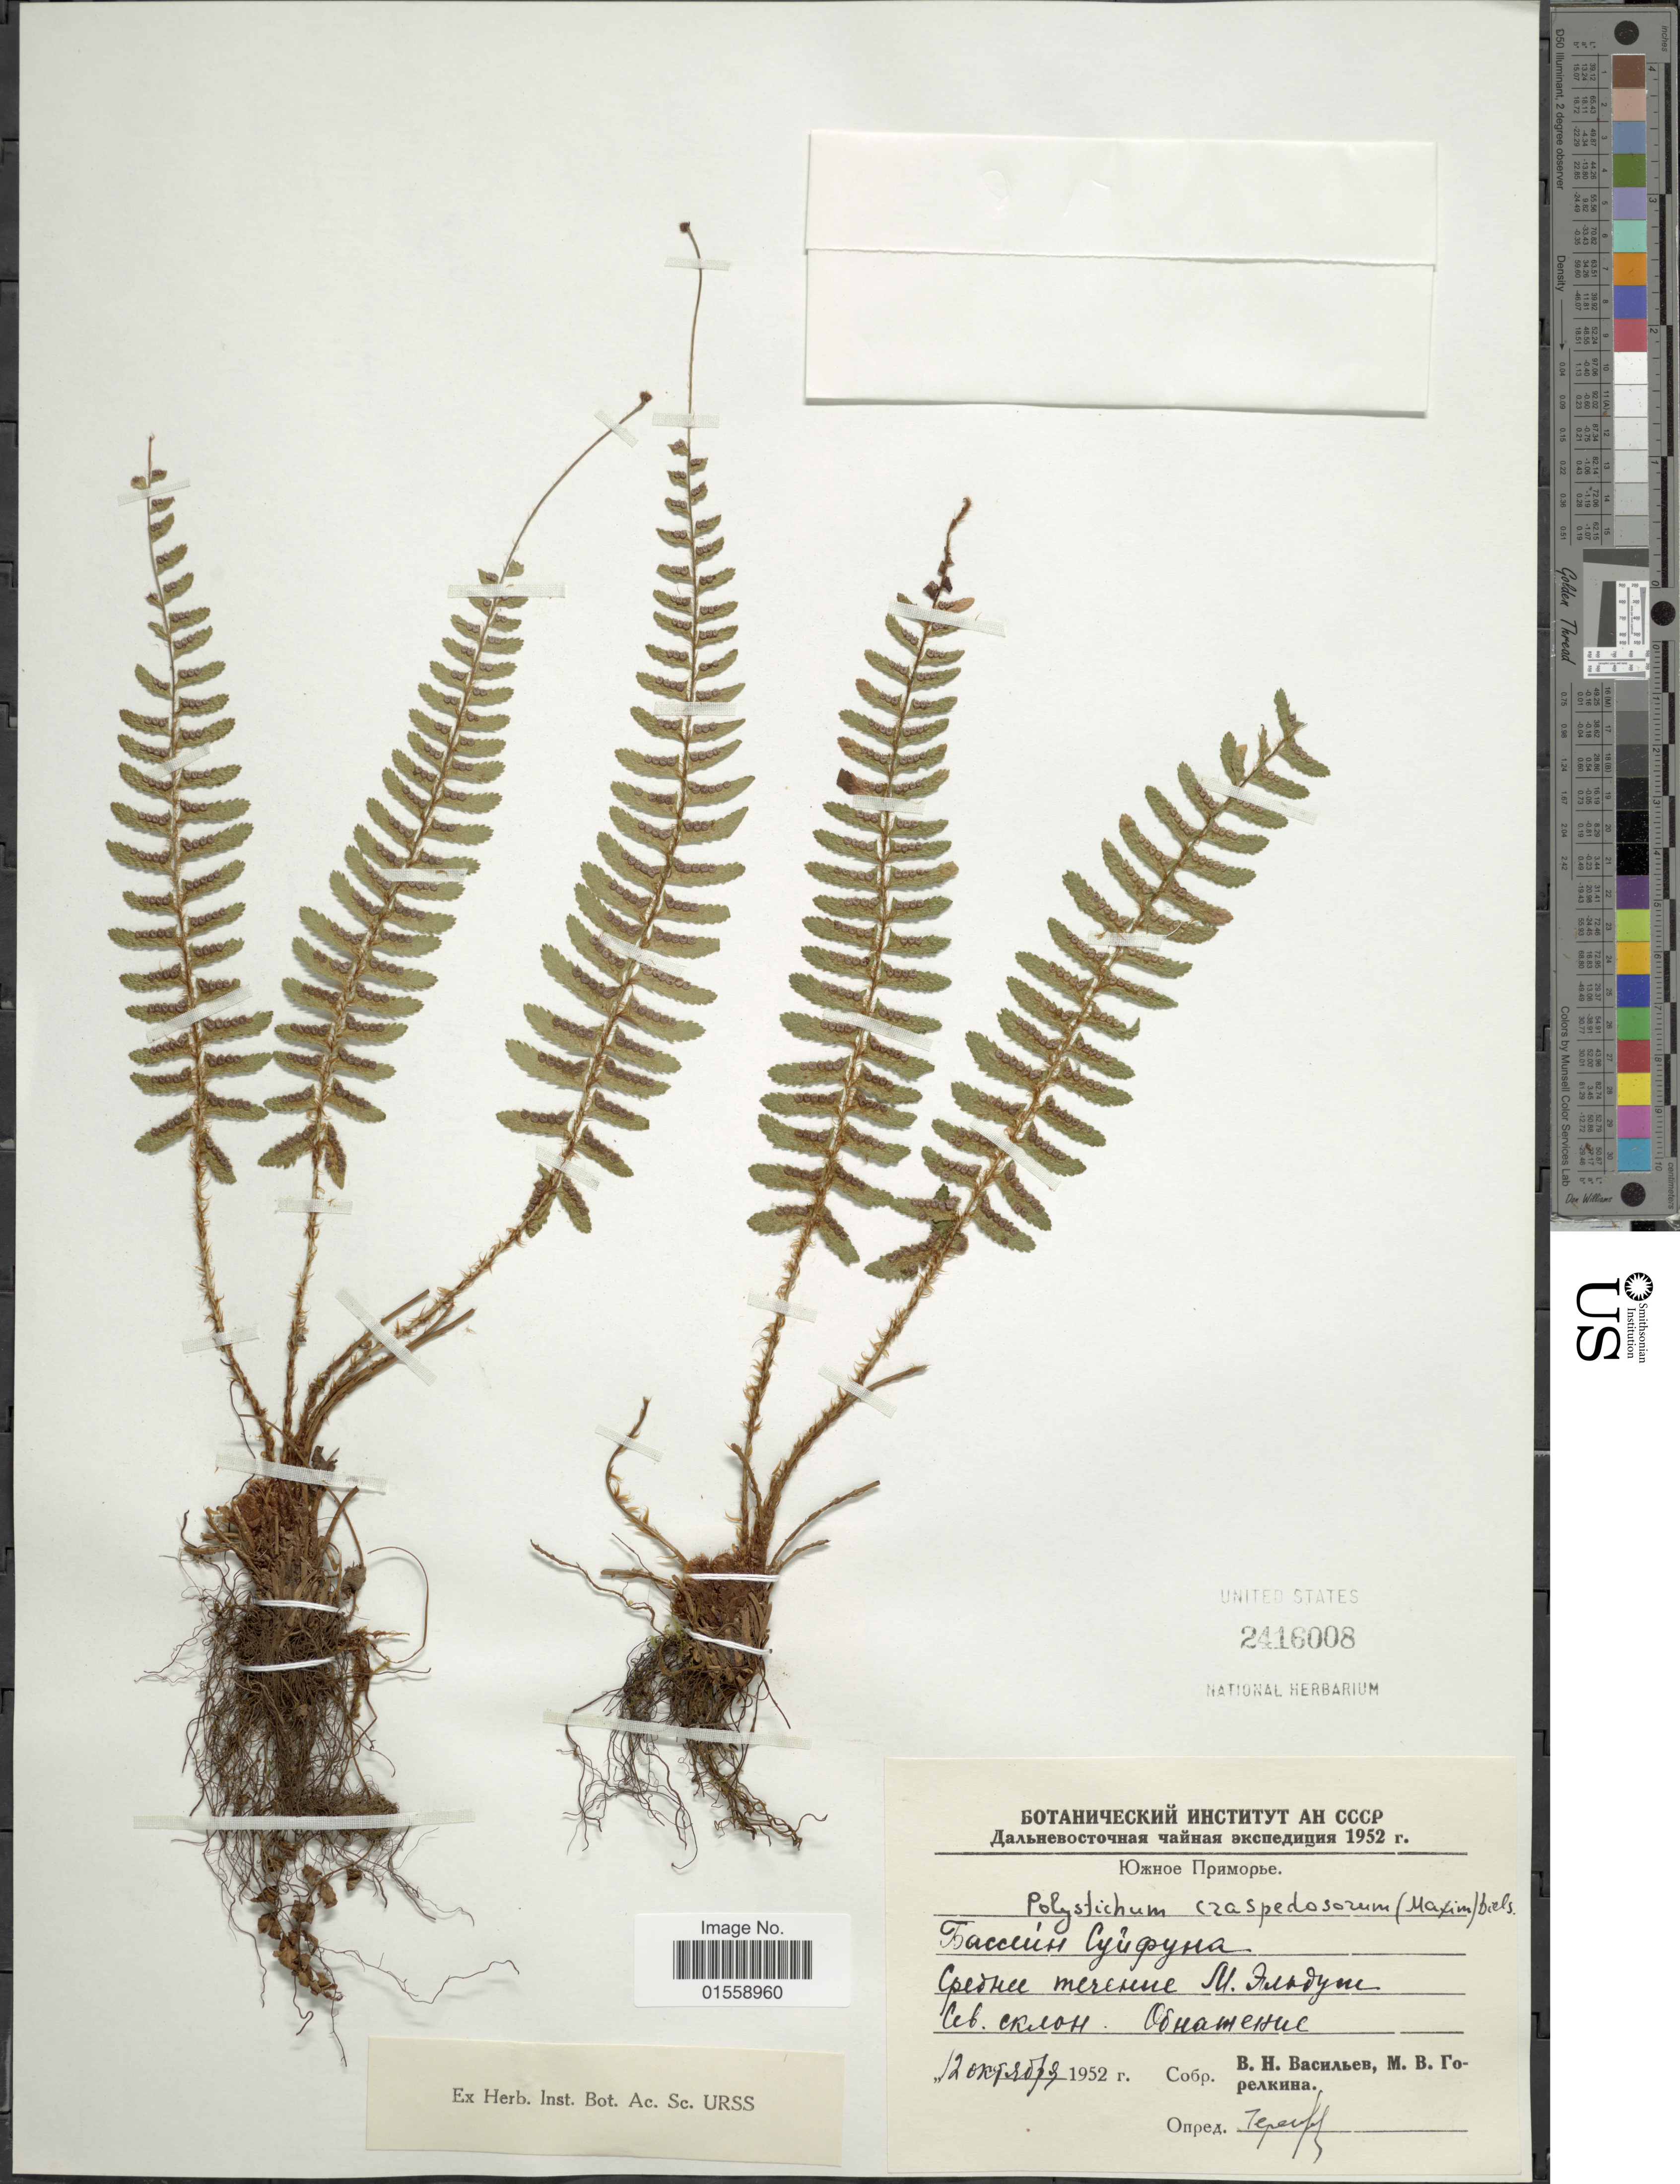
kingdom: Plantae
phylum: Tracheophyta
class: Polypodiopsida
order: Polypodiales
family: Dryopteridaceae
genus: Polystichum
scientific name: Polystichum craspedosorum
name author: (Maxim.) Diels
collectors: V. Vasilev & M. Gorelkina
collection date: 1952-10-12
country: Russian Federation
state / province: Primorsky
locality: Basin of river Suifun.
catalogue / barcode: US 2416008